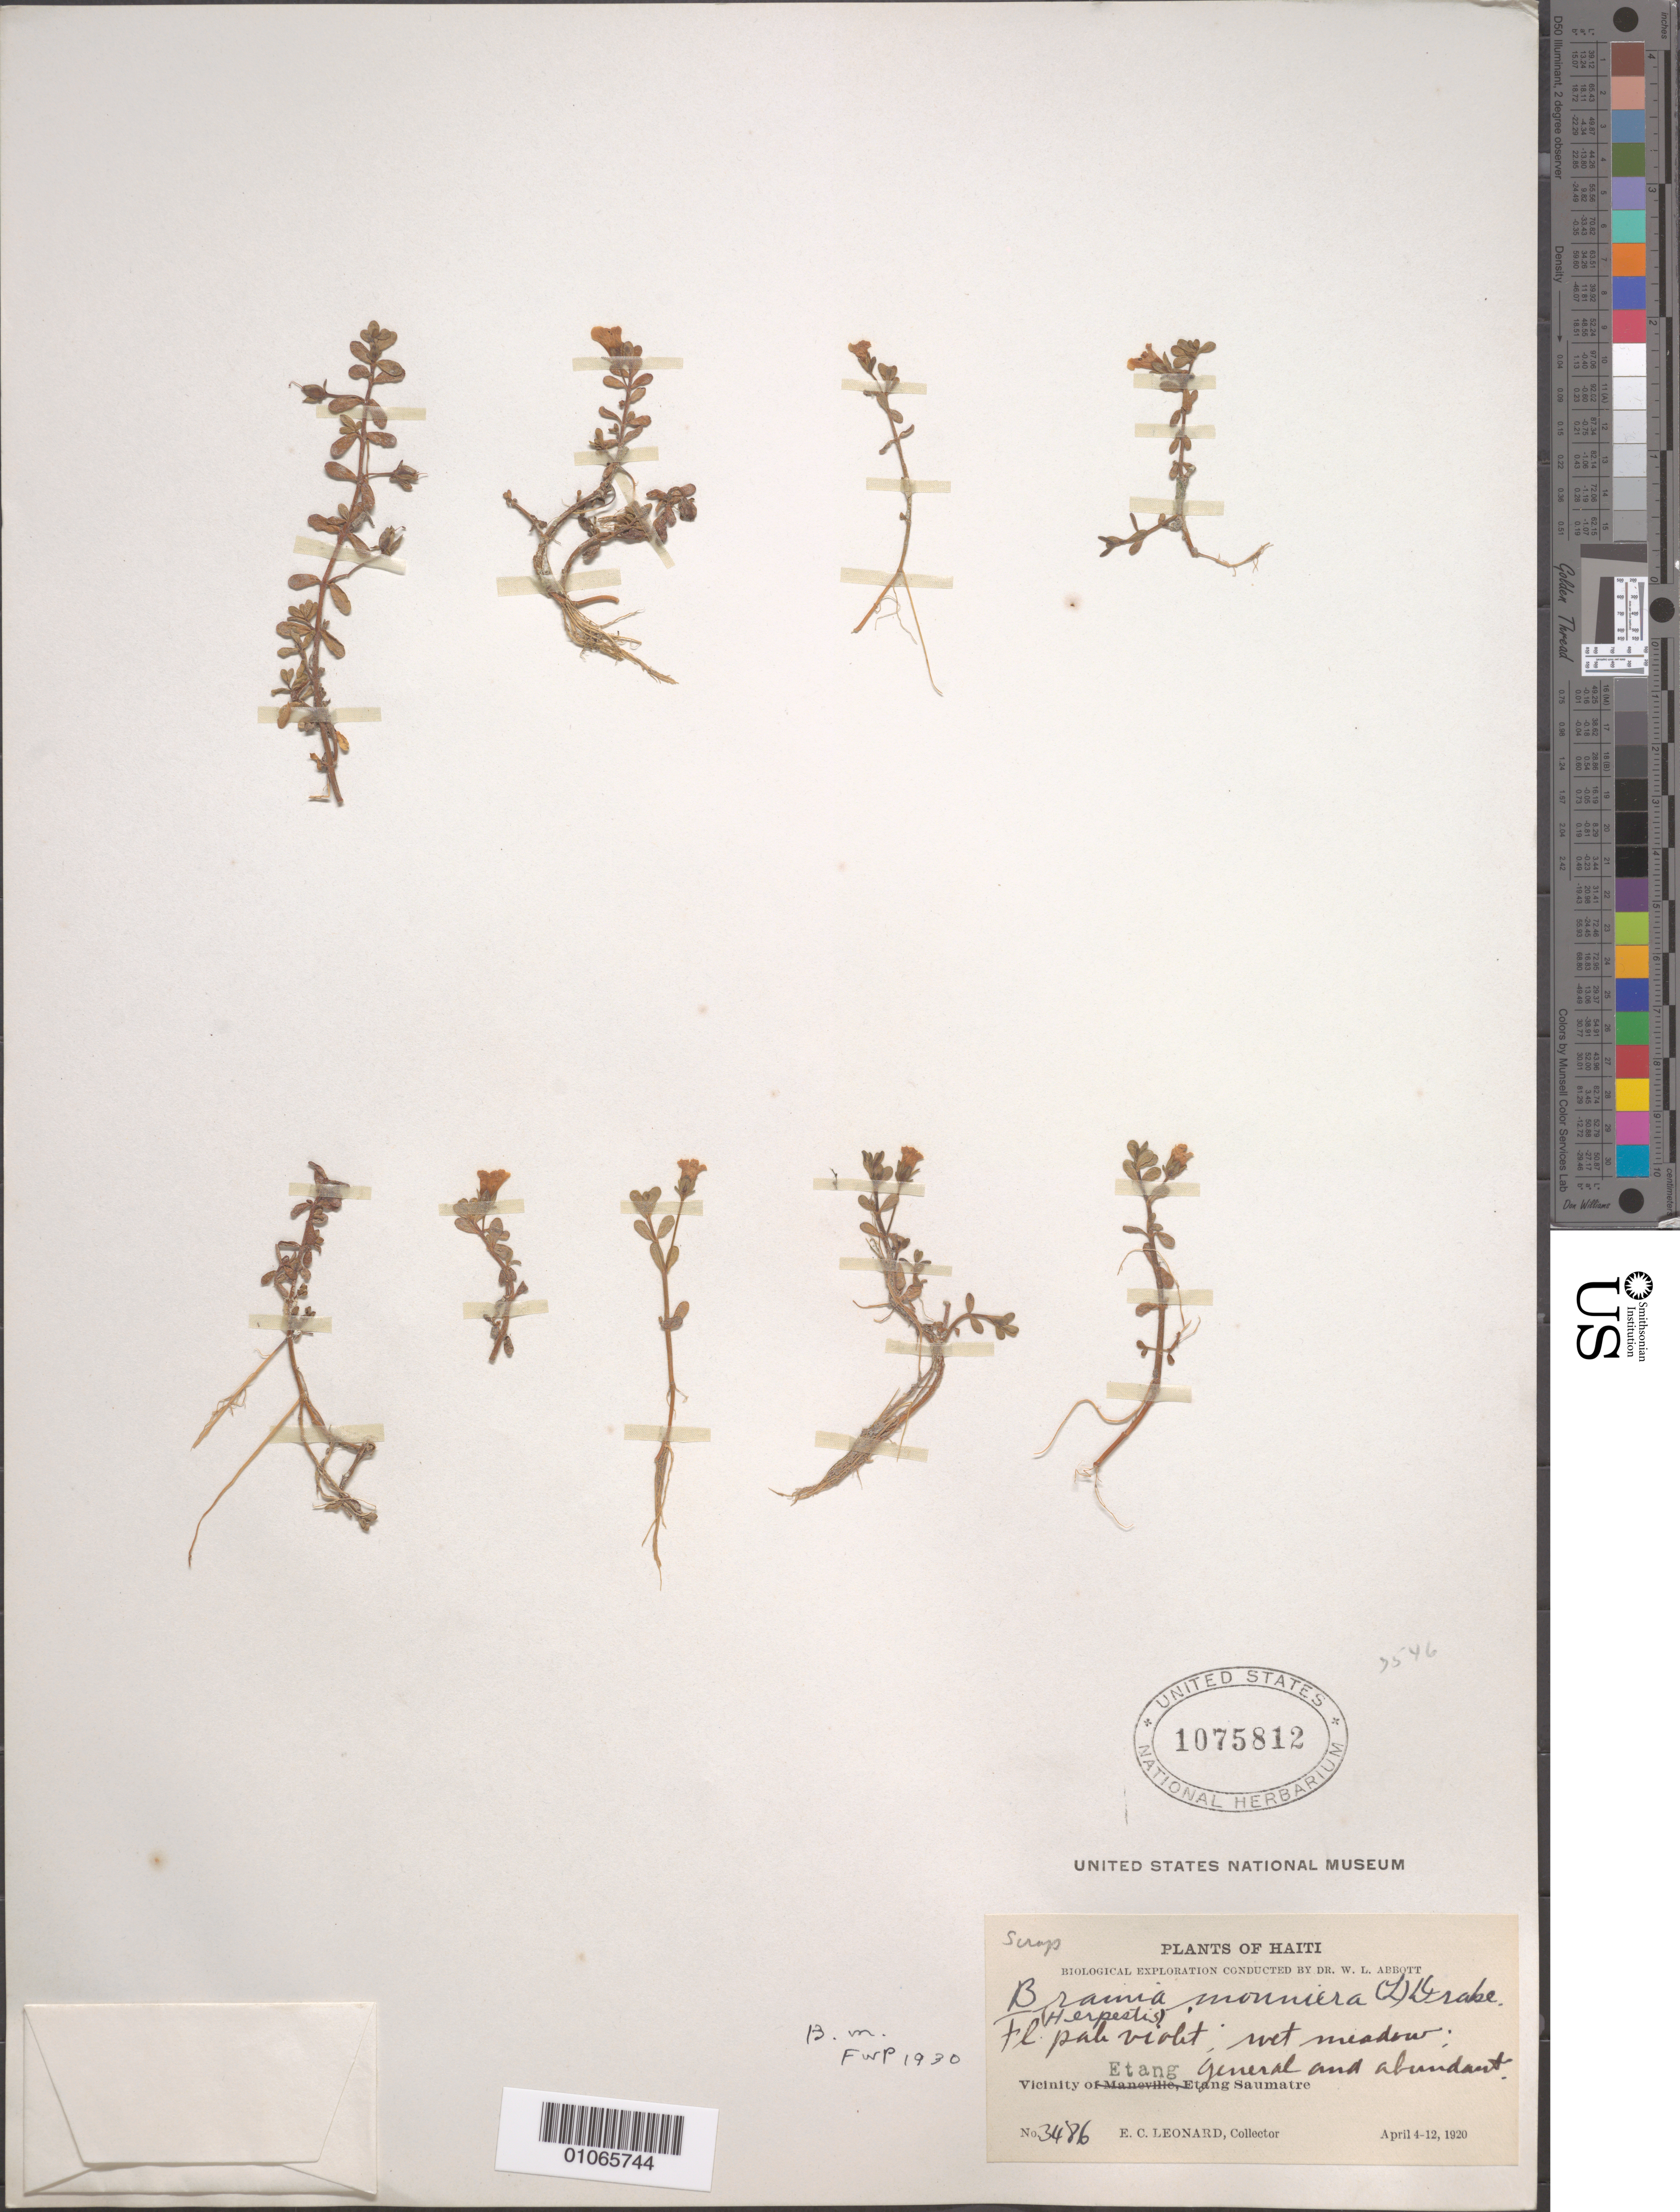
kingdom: Plantae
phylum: Tracheophyta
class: Magnoliopsida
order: Lamiales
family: Plantaginaceae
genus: Bacopa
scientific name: Bacopa monnieri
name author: (L.) Wettst.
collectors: E. C. Leonard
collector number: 3486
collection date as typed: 04 Apr 1920 to 12 Apr 1920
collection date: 1920-04-04/1920-04-12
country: Haiti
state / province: Óuest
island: Hispaniola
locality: Vicinity of Etang Saumatre, wet meadow.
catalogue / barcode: US 1075812